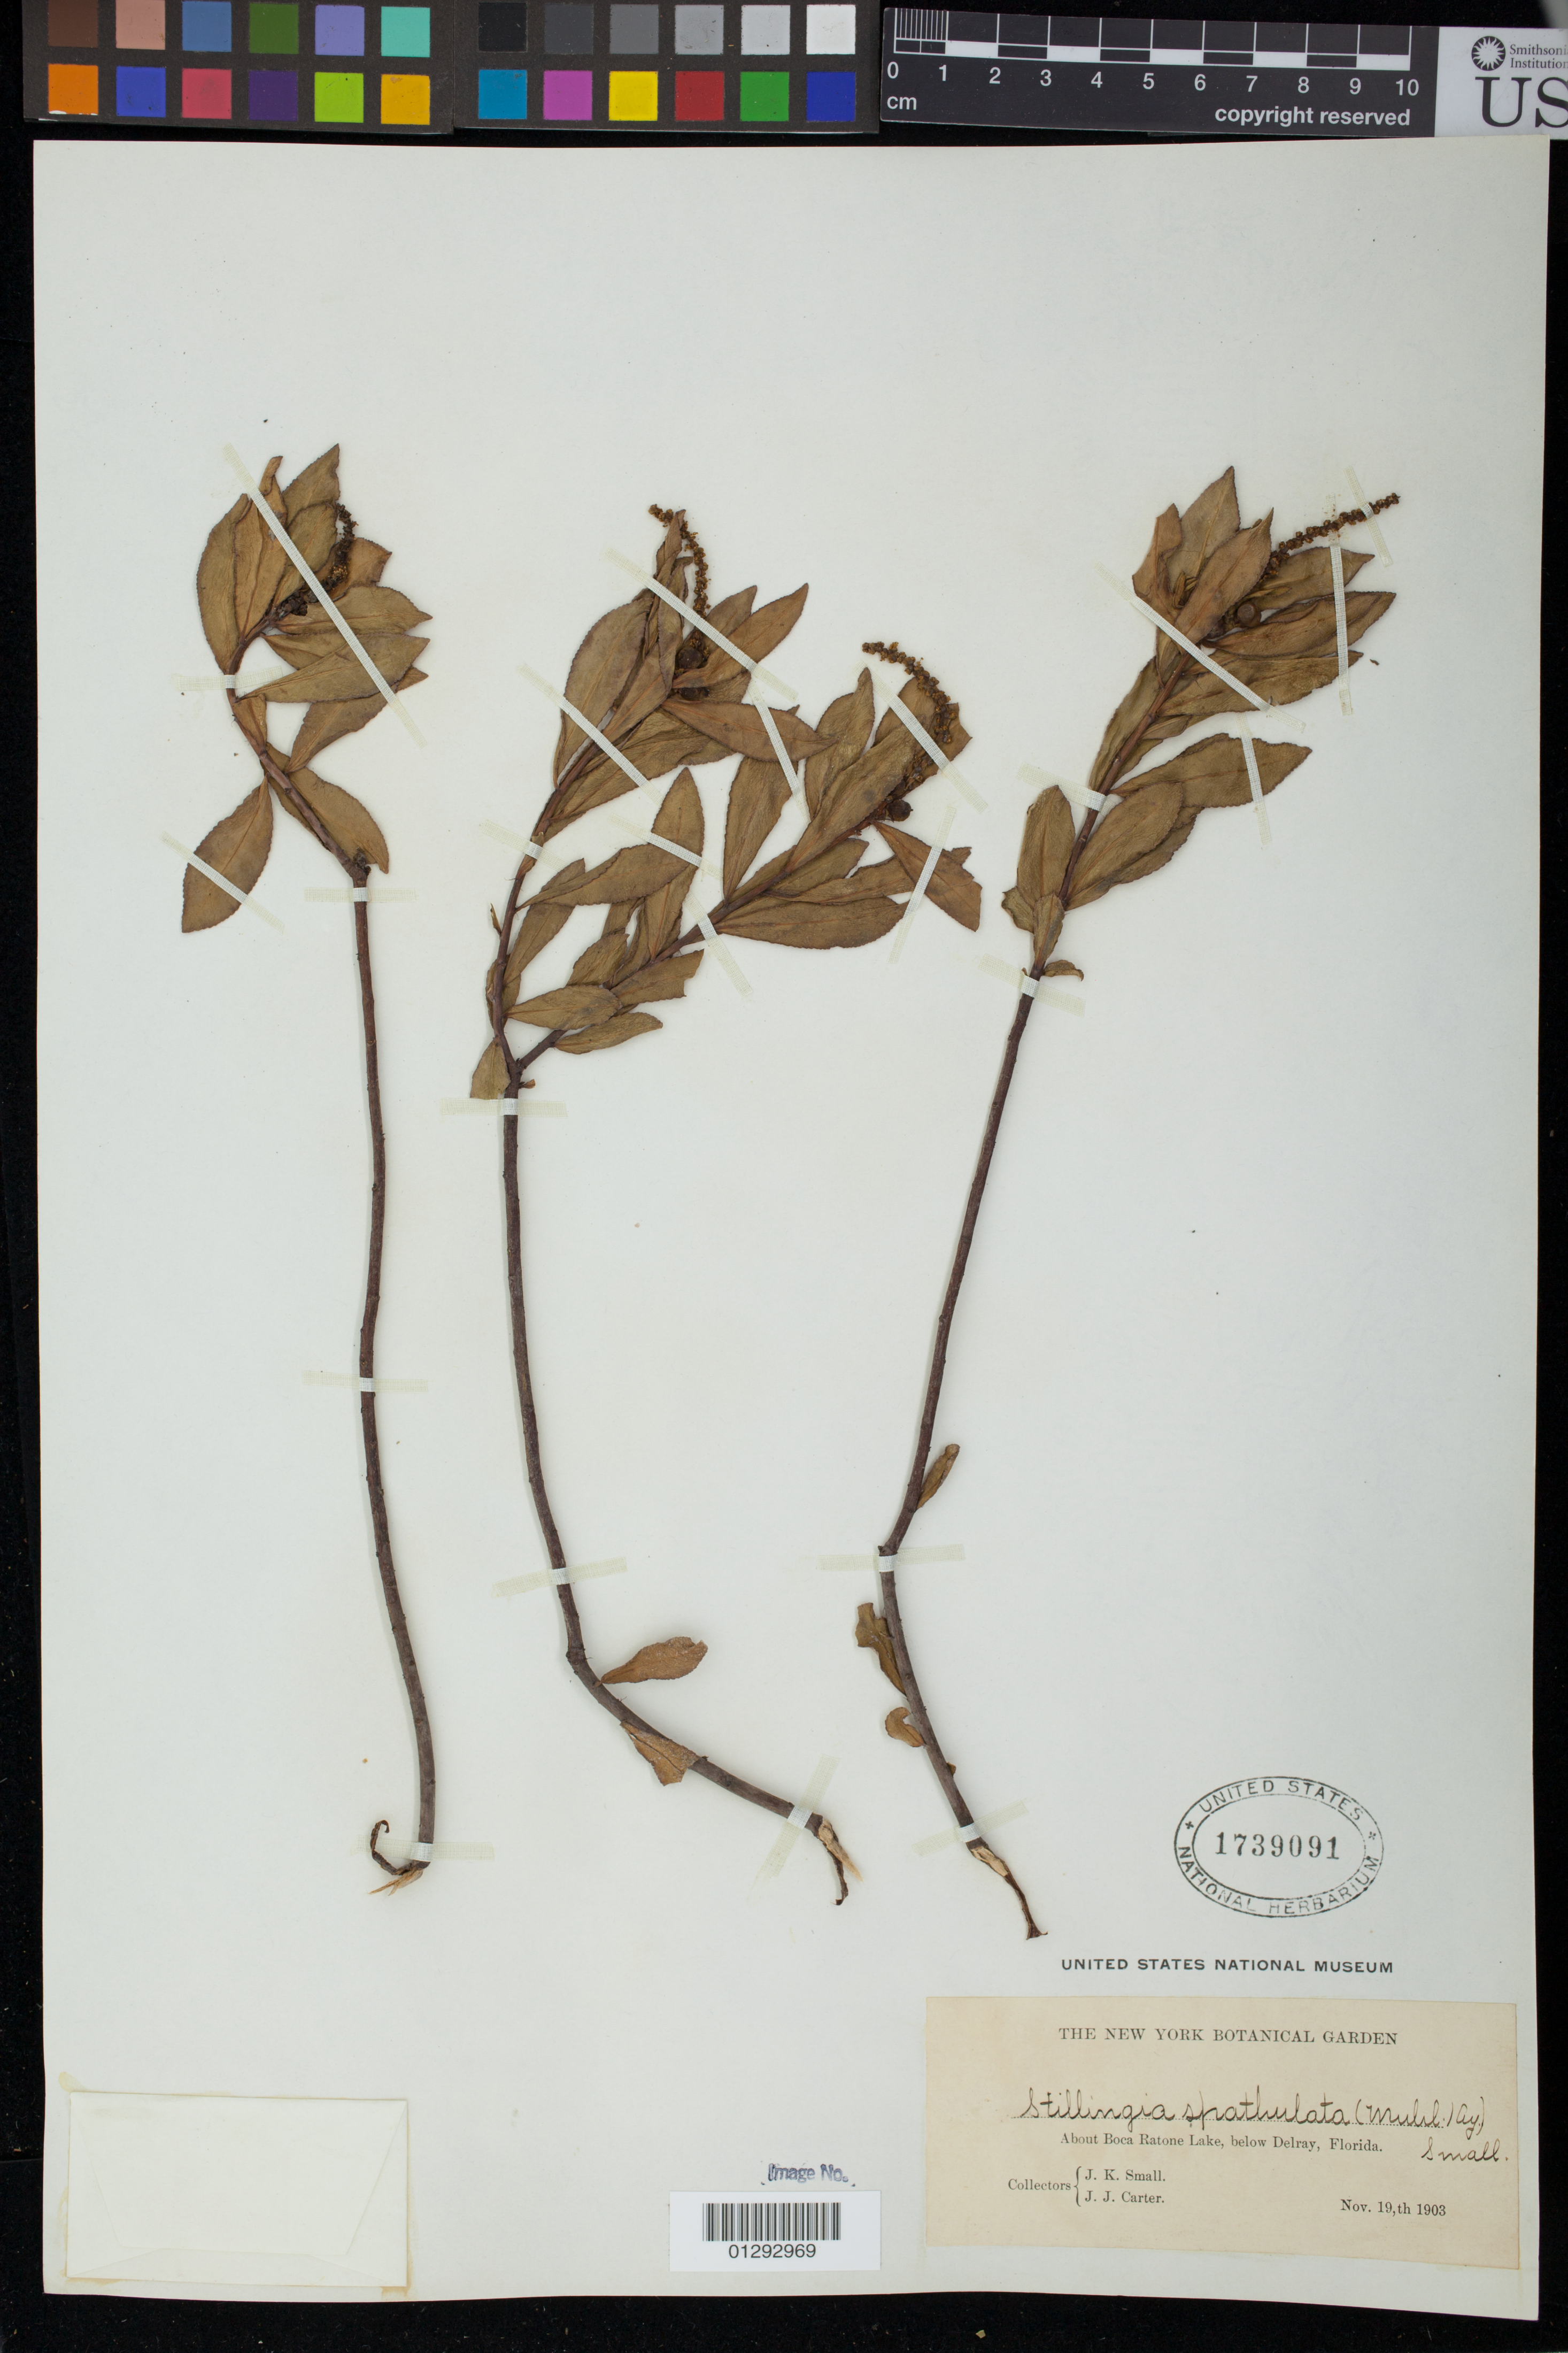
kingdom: Plantae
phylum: Tracheophyta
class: Magnoliopsida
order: Malpighiales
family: Euphorbiaceae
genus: Stillingia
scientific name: Stillingia sylvatica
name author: L.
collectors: J. K. Small & J. J. Carter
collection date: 1903-11-19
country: United States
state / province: Florida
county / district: Palm Beach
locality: Boca Raton Lake, below Delray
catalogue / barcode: US 1739091